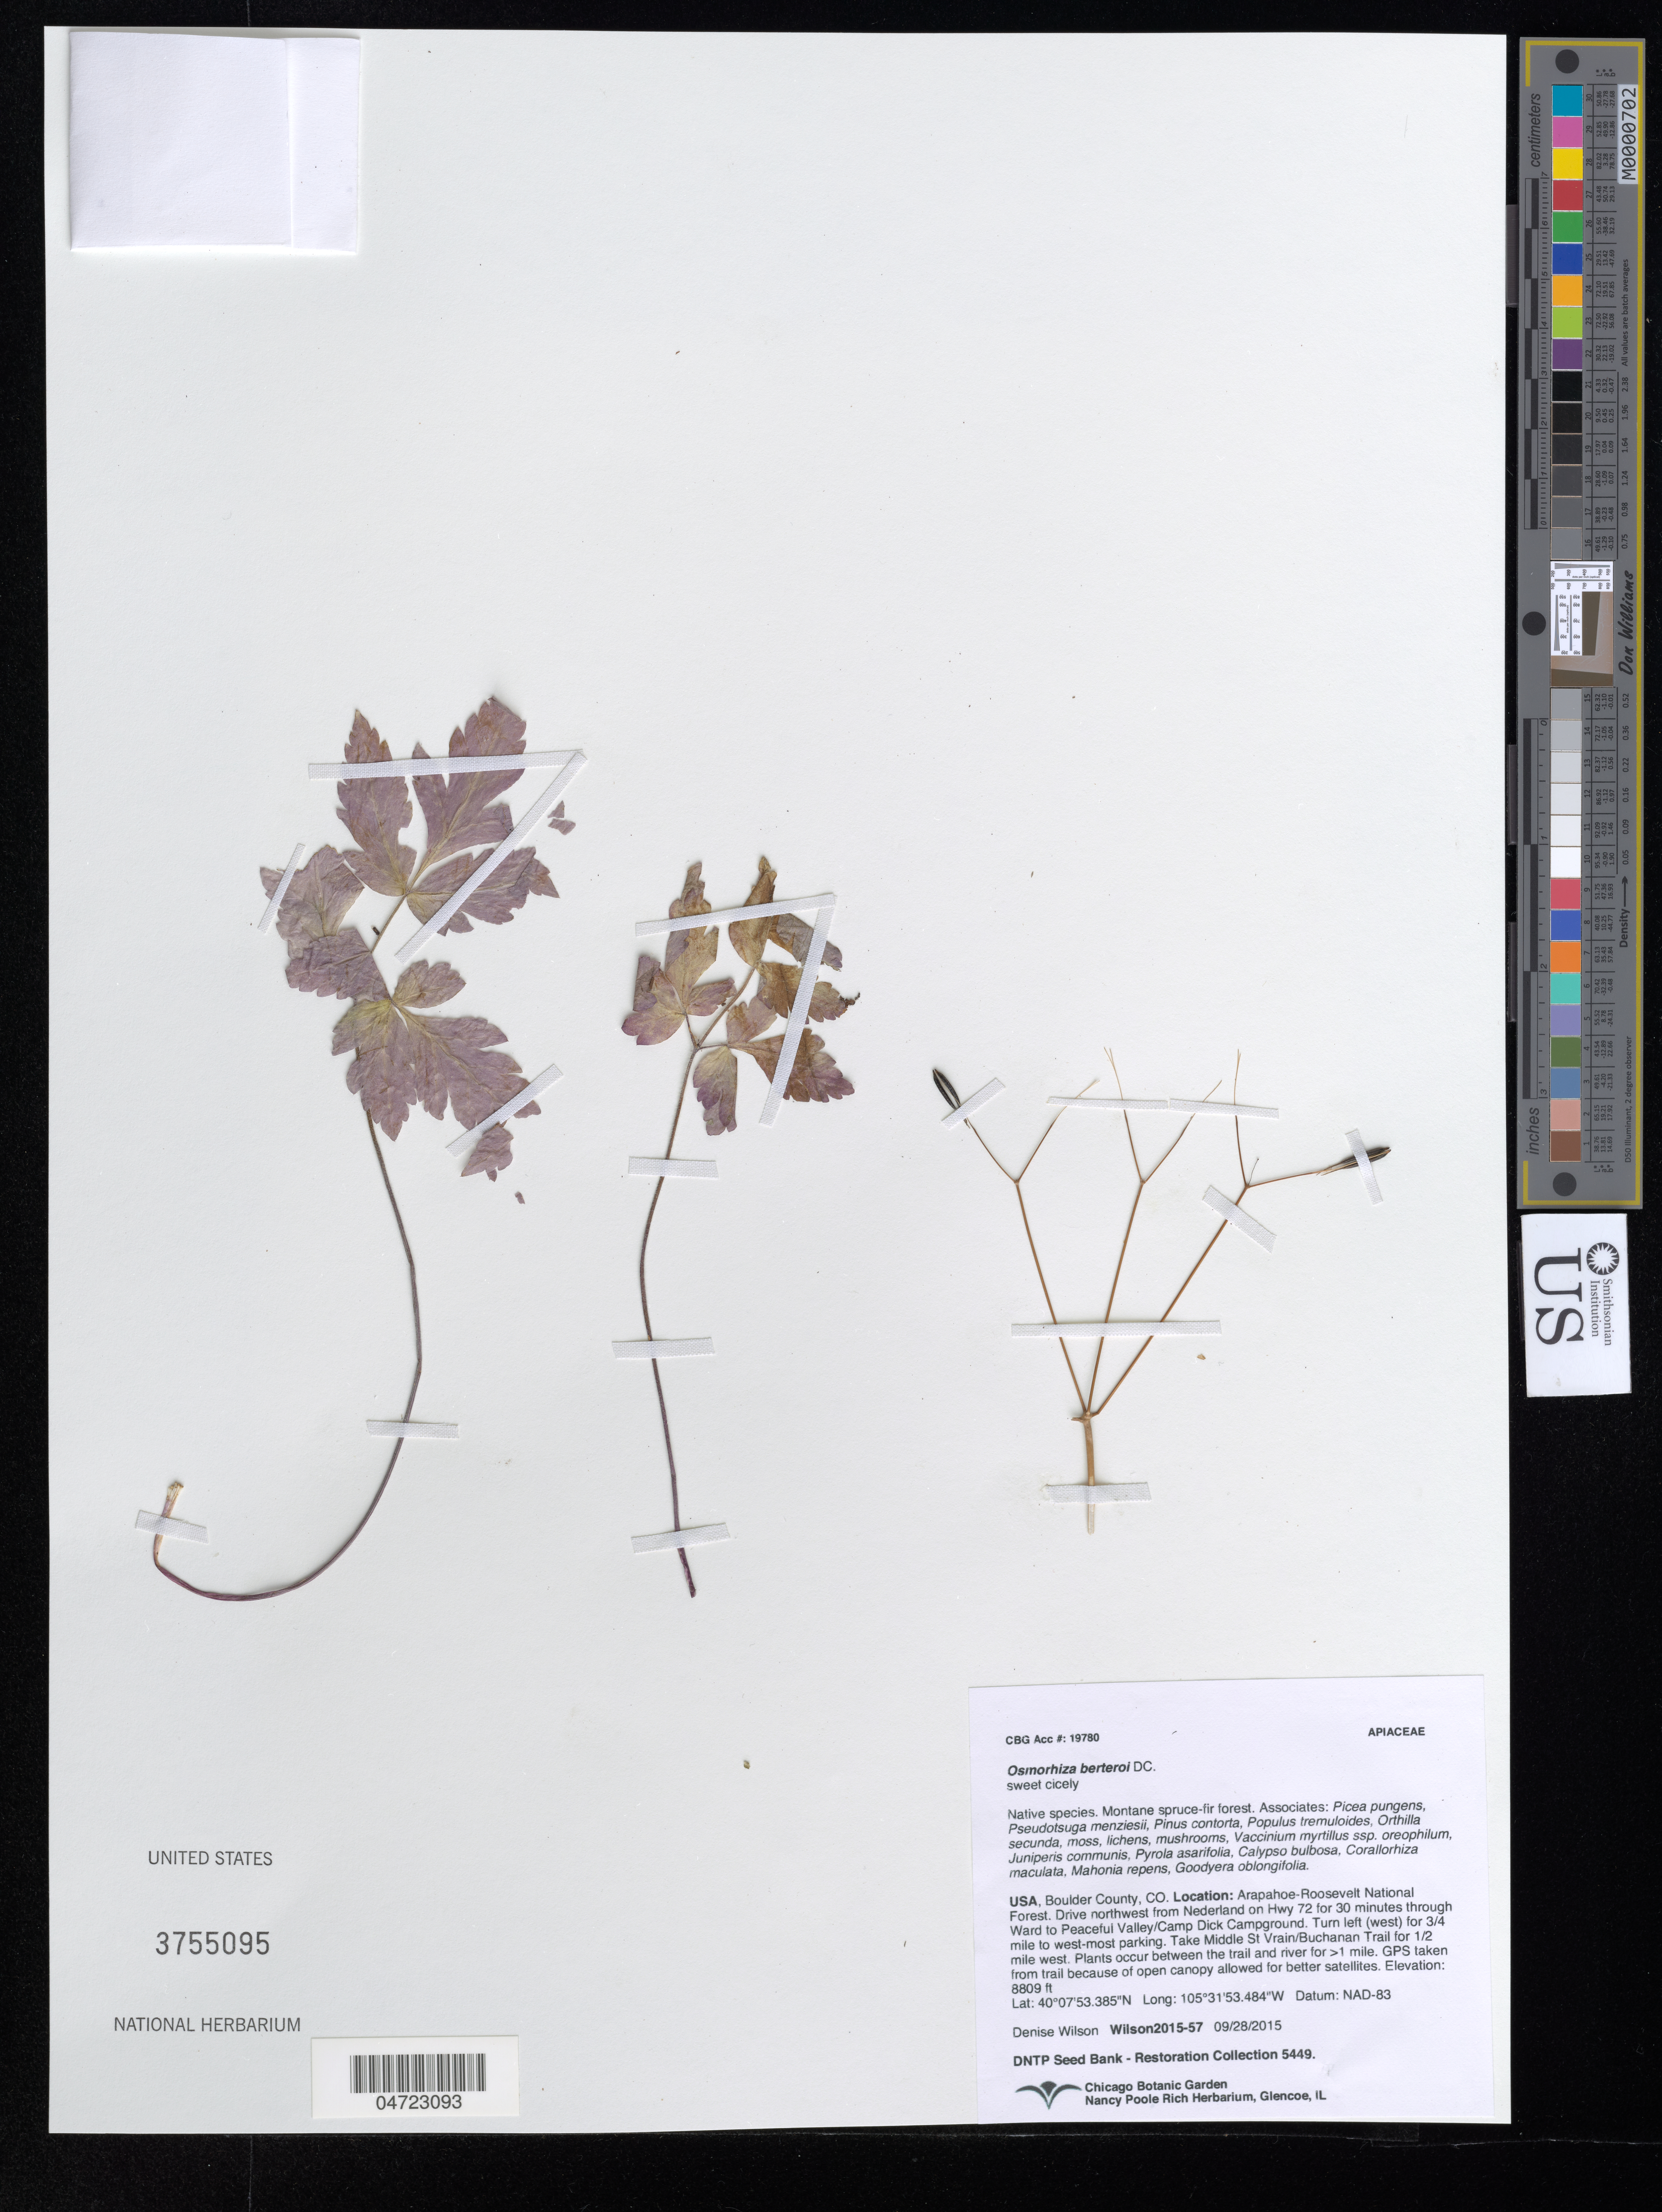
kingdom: Plantae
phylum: Tracheophyta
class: Magnoliopsida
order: Apiales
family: Apiaceae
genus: Osmorhiza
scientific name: Osmorhiza berteroi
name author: DC.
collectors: D. Wilson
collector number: Wilson2015-57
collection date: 2015-09-28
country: United States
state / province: Colorado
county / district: Boulder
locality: Boulder County. Arapahoe-Roosevelt National Forest. Drive northwest from Nederland on Hwy 72 for 30 minutes through Ward to Peaceful Valley/Camp Dick Campground. Turn left (west) for 3/4 mile to west-most parking. Take Middle St Vrain/Buchanan Trail for 1/2 mile west. Plants occur between the trail and river for >1 mile.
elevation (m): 2685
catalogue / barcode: US 3755095